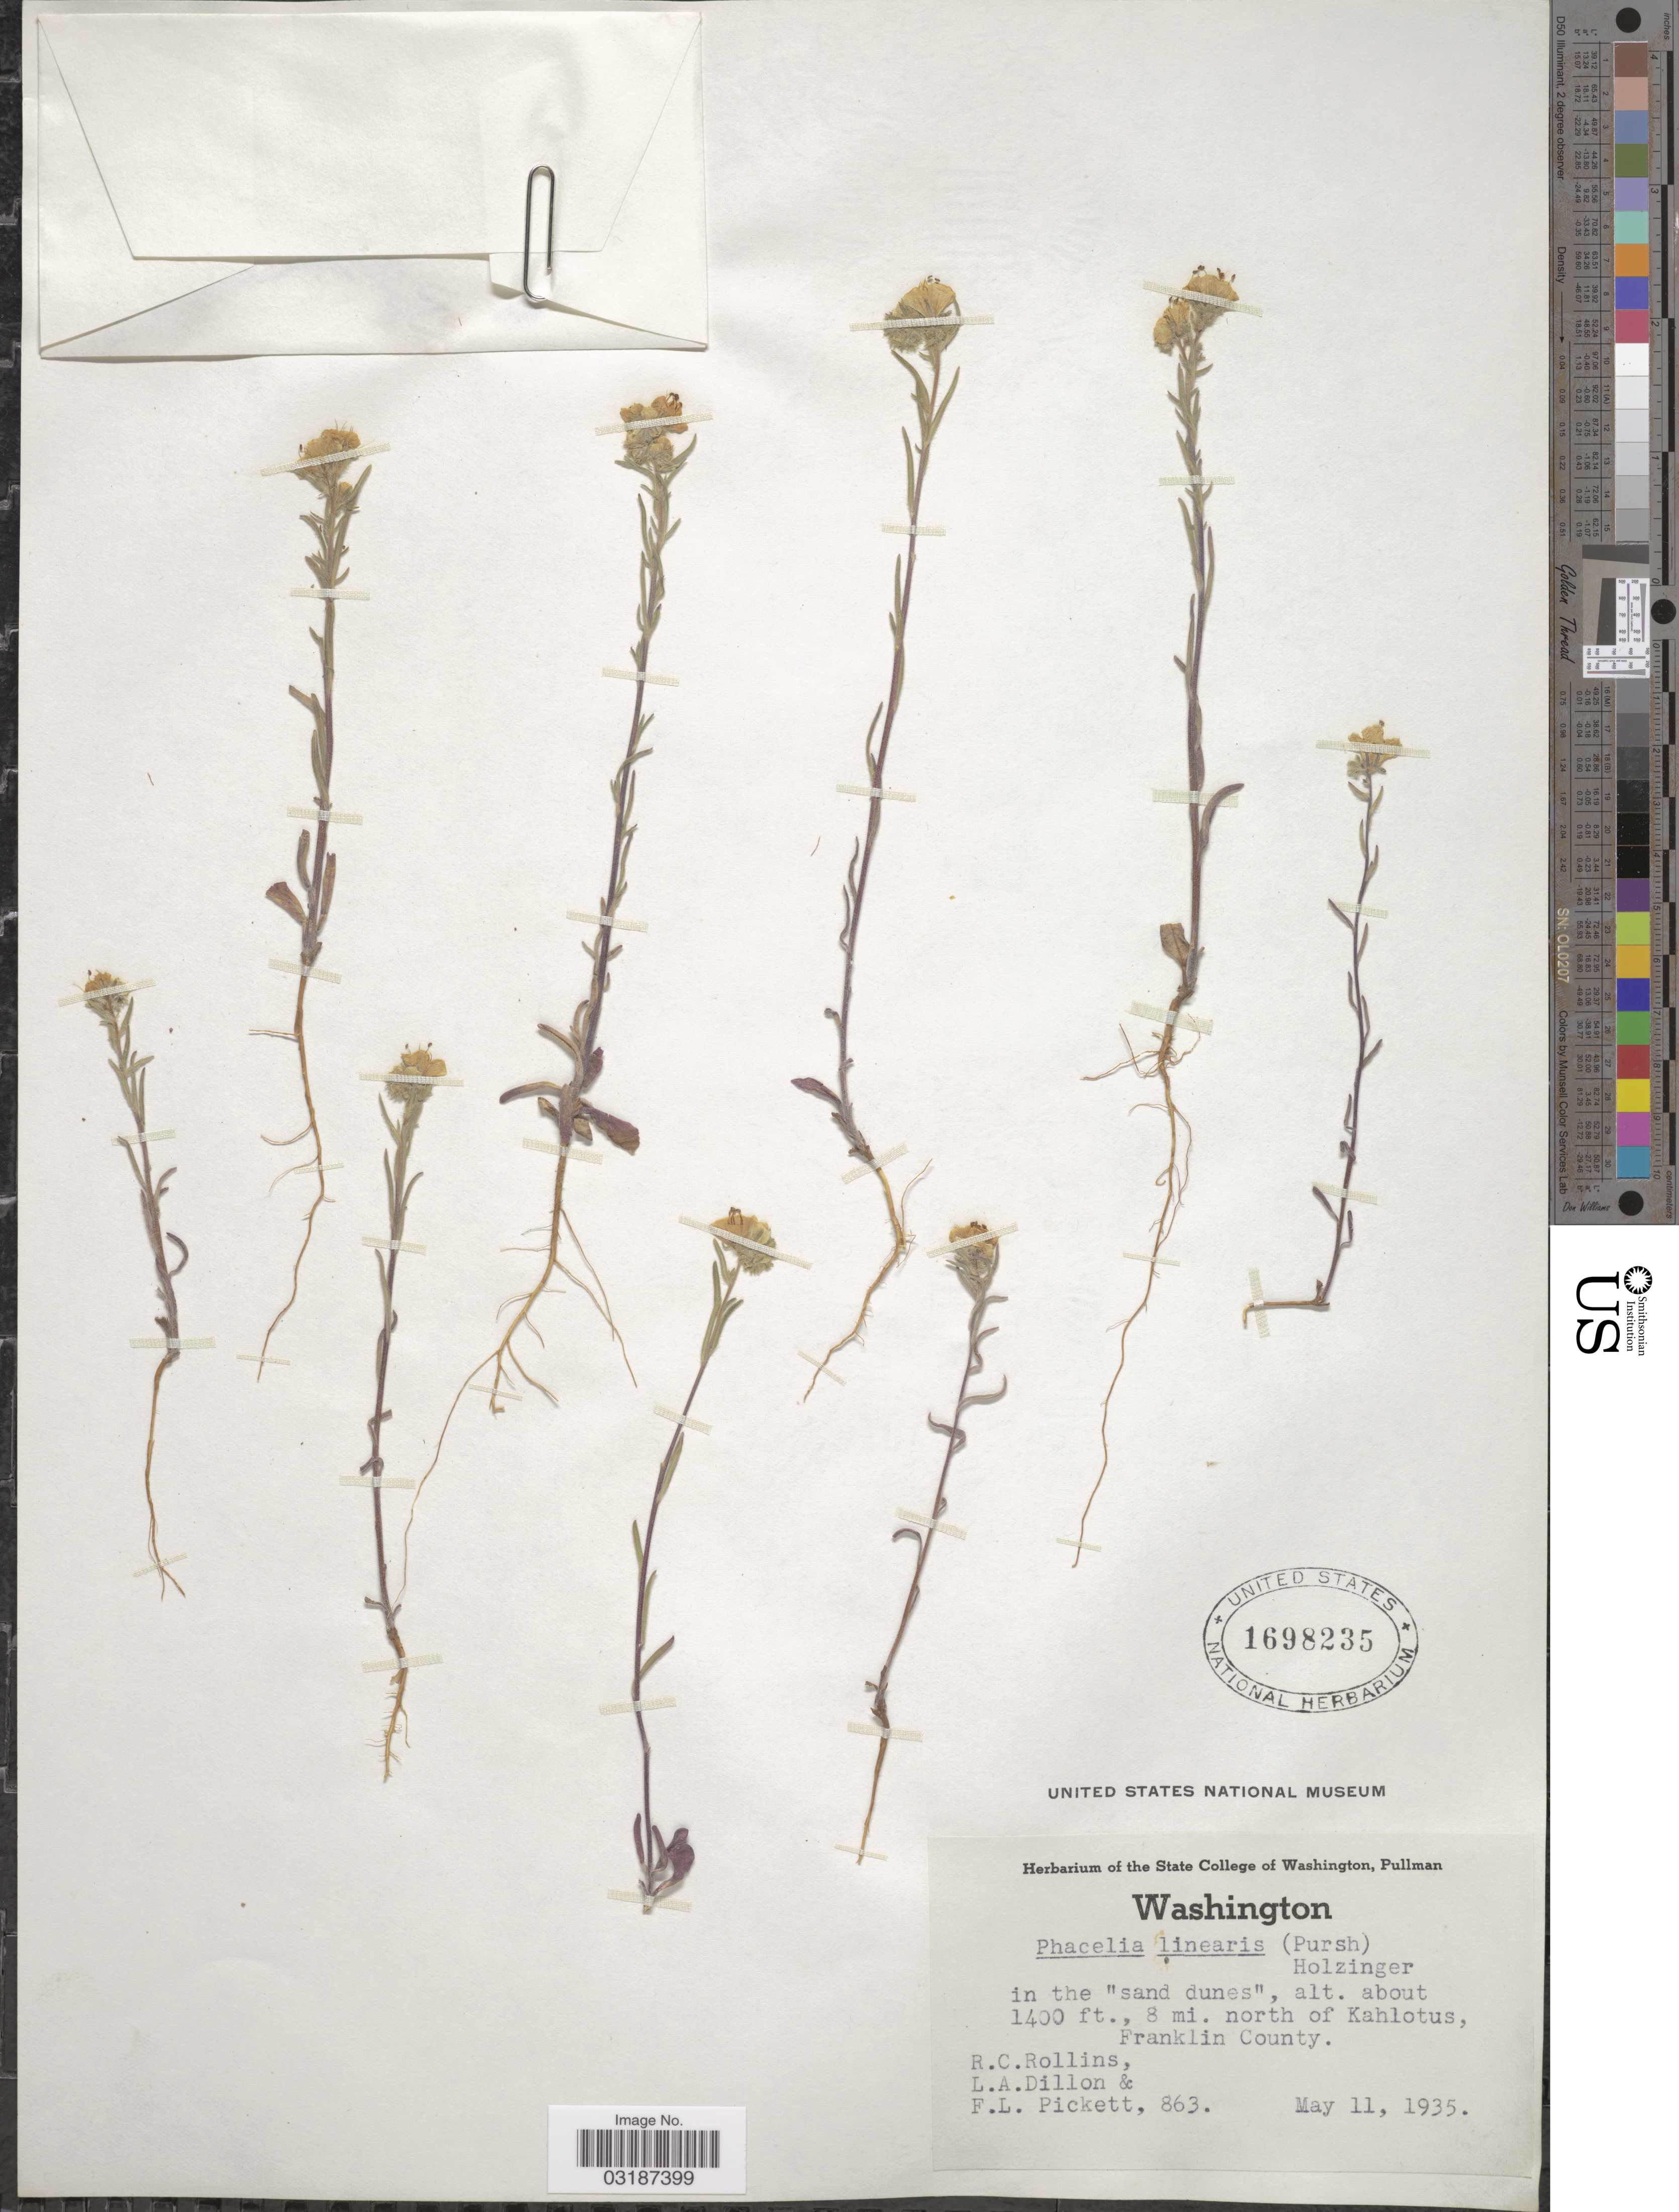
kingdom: Plantae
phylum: Tracheophyta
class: Magnoliopsida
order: Boraginales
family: Hydrophyllaceae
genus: Phacelia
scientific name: Phacelia linearis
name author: (Pursh) Holz.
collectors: R. C. Rollins, L. Dillon & F. Pickett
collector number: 863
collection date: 1935-05-11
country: United States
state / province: Washington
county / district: Franklin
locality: In the "sand dunes", 8 mi. north of Kahlotus, Franklin County.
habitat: in the sand dunes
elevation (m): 427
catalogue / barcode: US 1698235